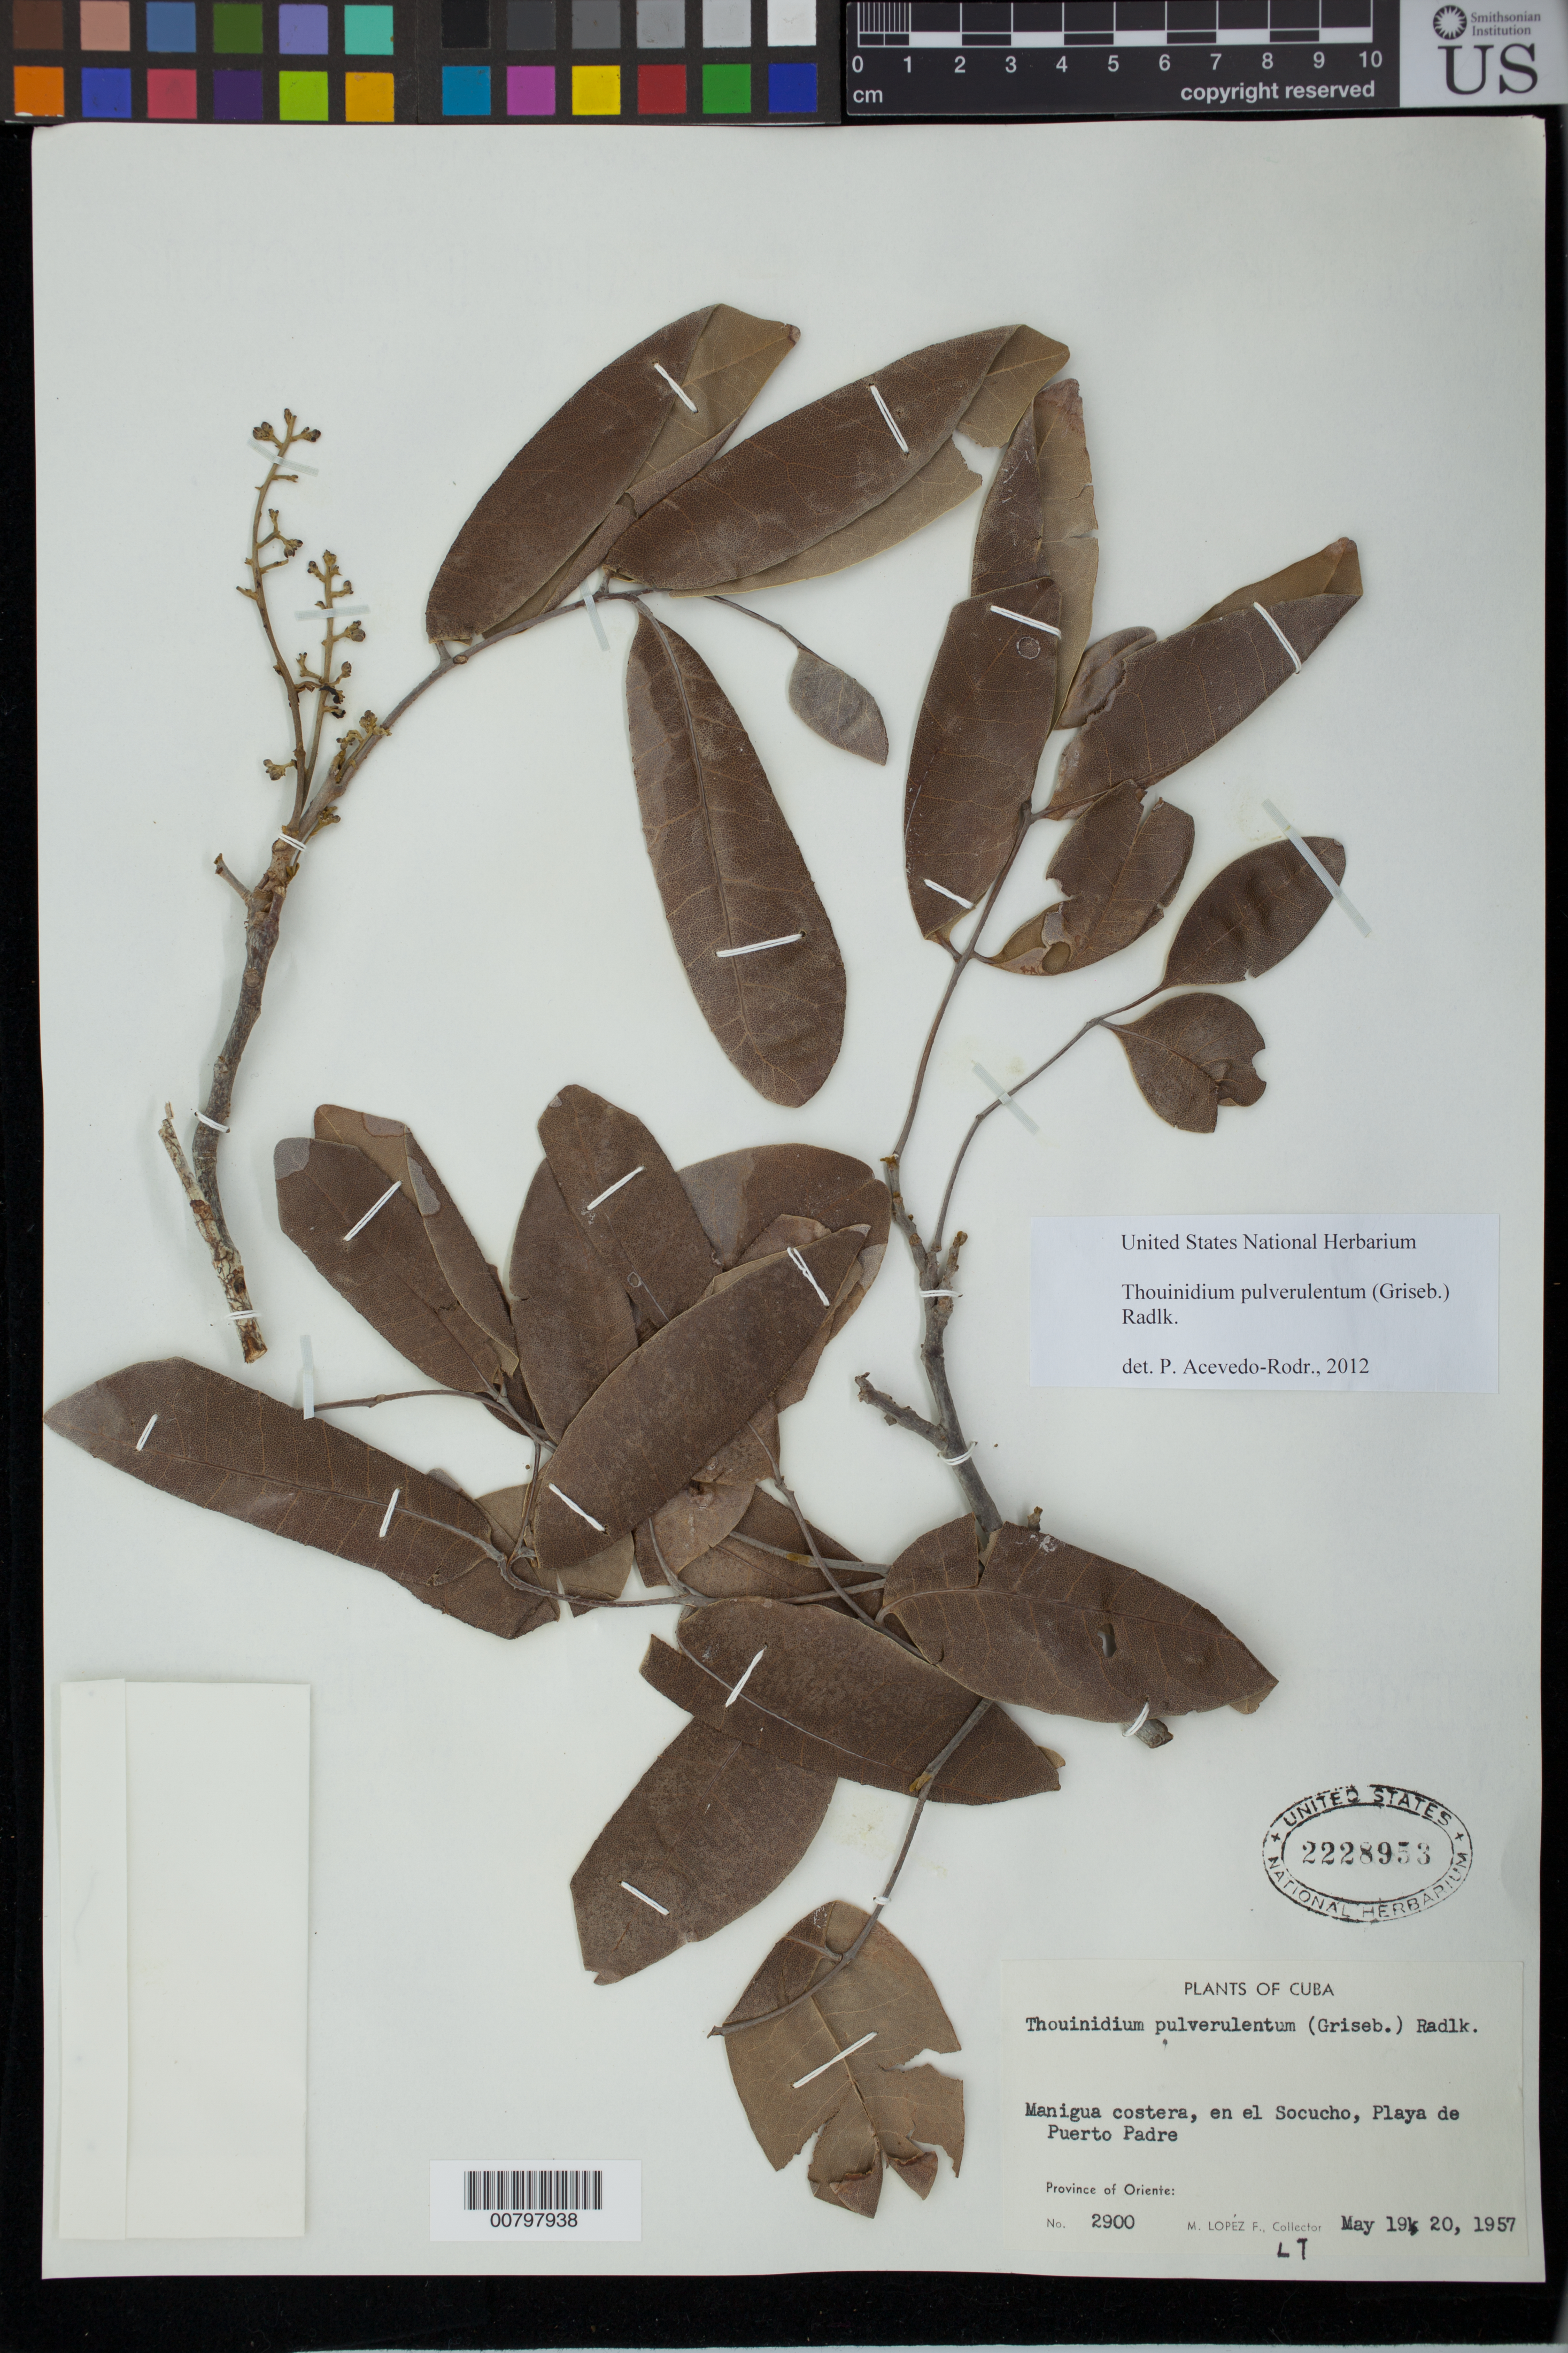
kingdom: Plantae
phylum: Tracheophyta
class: Magnoliopsida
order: Sapindales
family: Sapindaceae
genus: Thouinidium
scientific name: Thouinidium pulverulentum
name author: (Griseb.) Radlk.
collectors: M. López Figueiras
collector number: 2900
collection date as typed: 19 May 1957 to 20 May 1957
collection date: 1957-05-19/1957-05-20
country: Cuba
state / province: Oriente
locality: Manigua costera, en el Socucho, Playa de Puerto Padre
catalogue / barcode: US 2228953